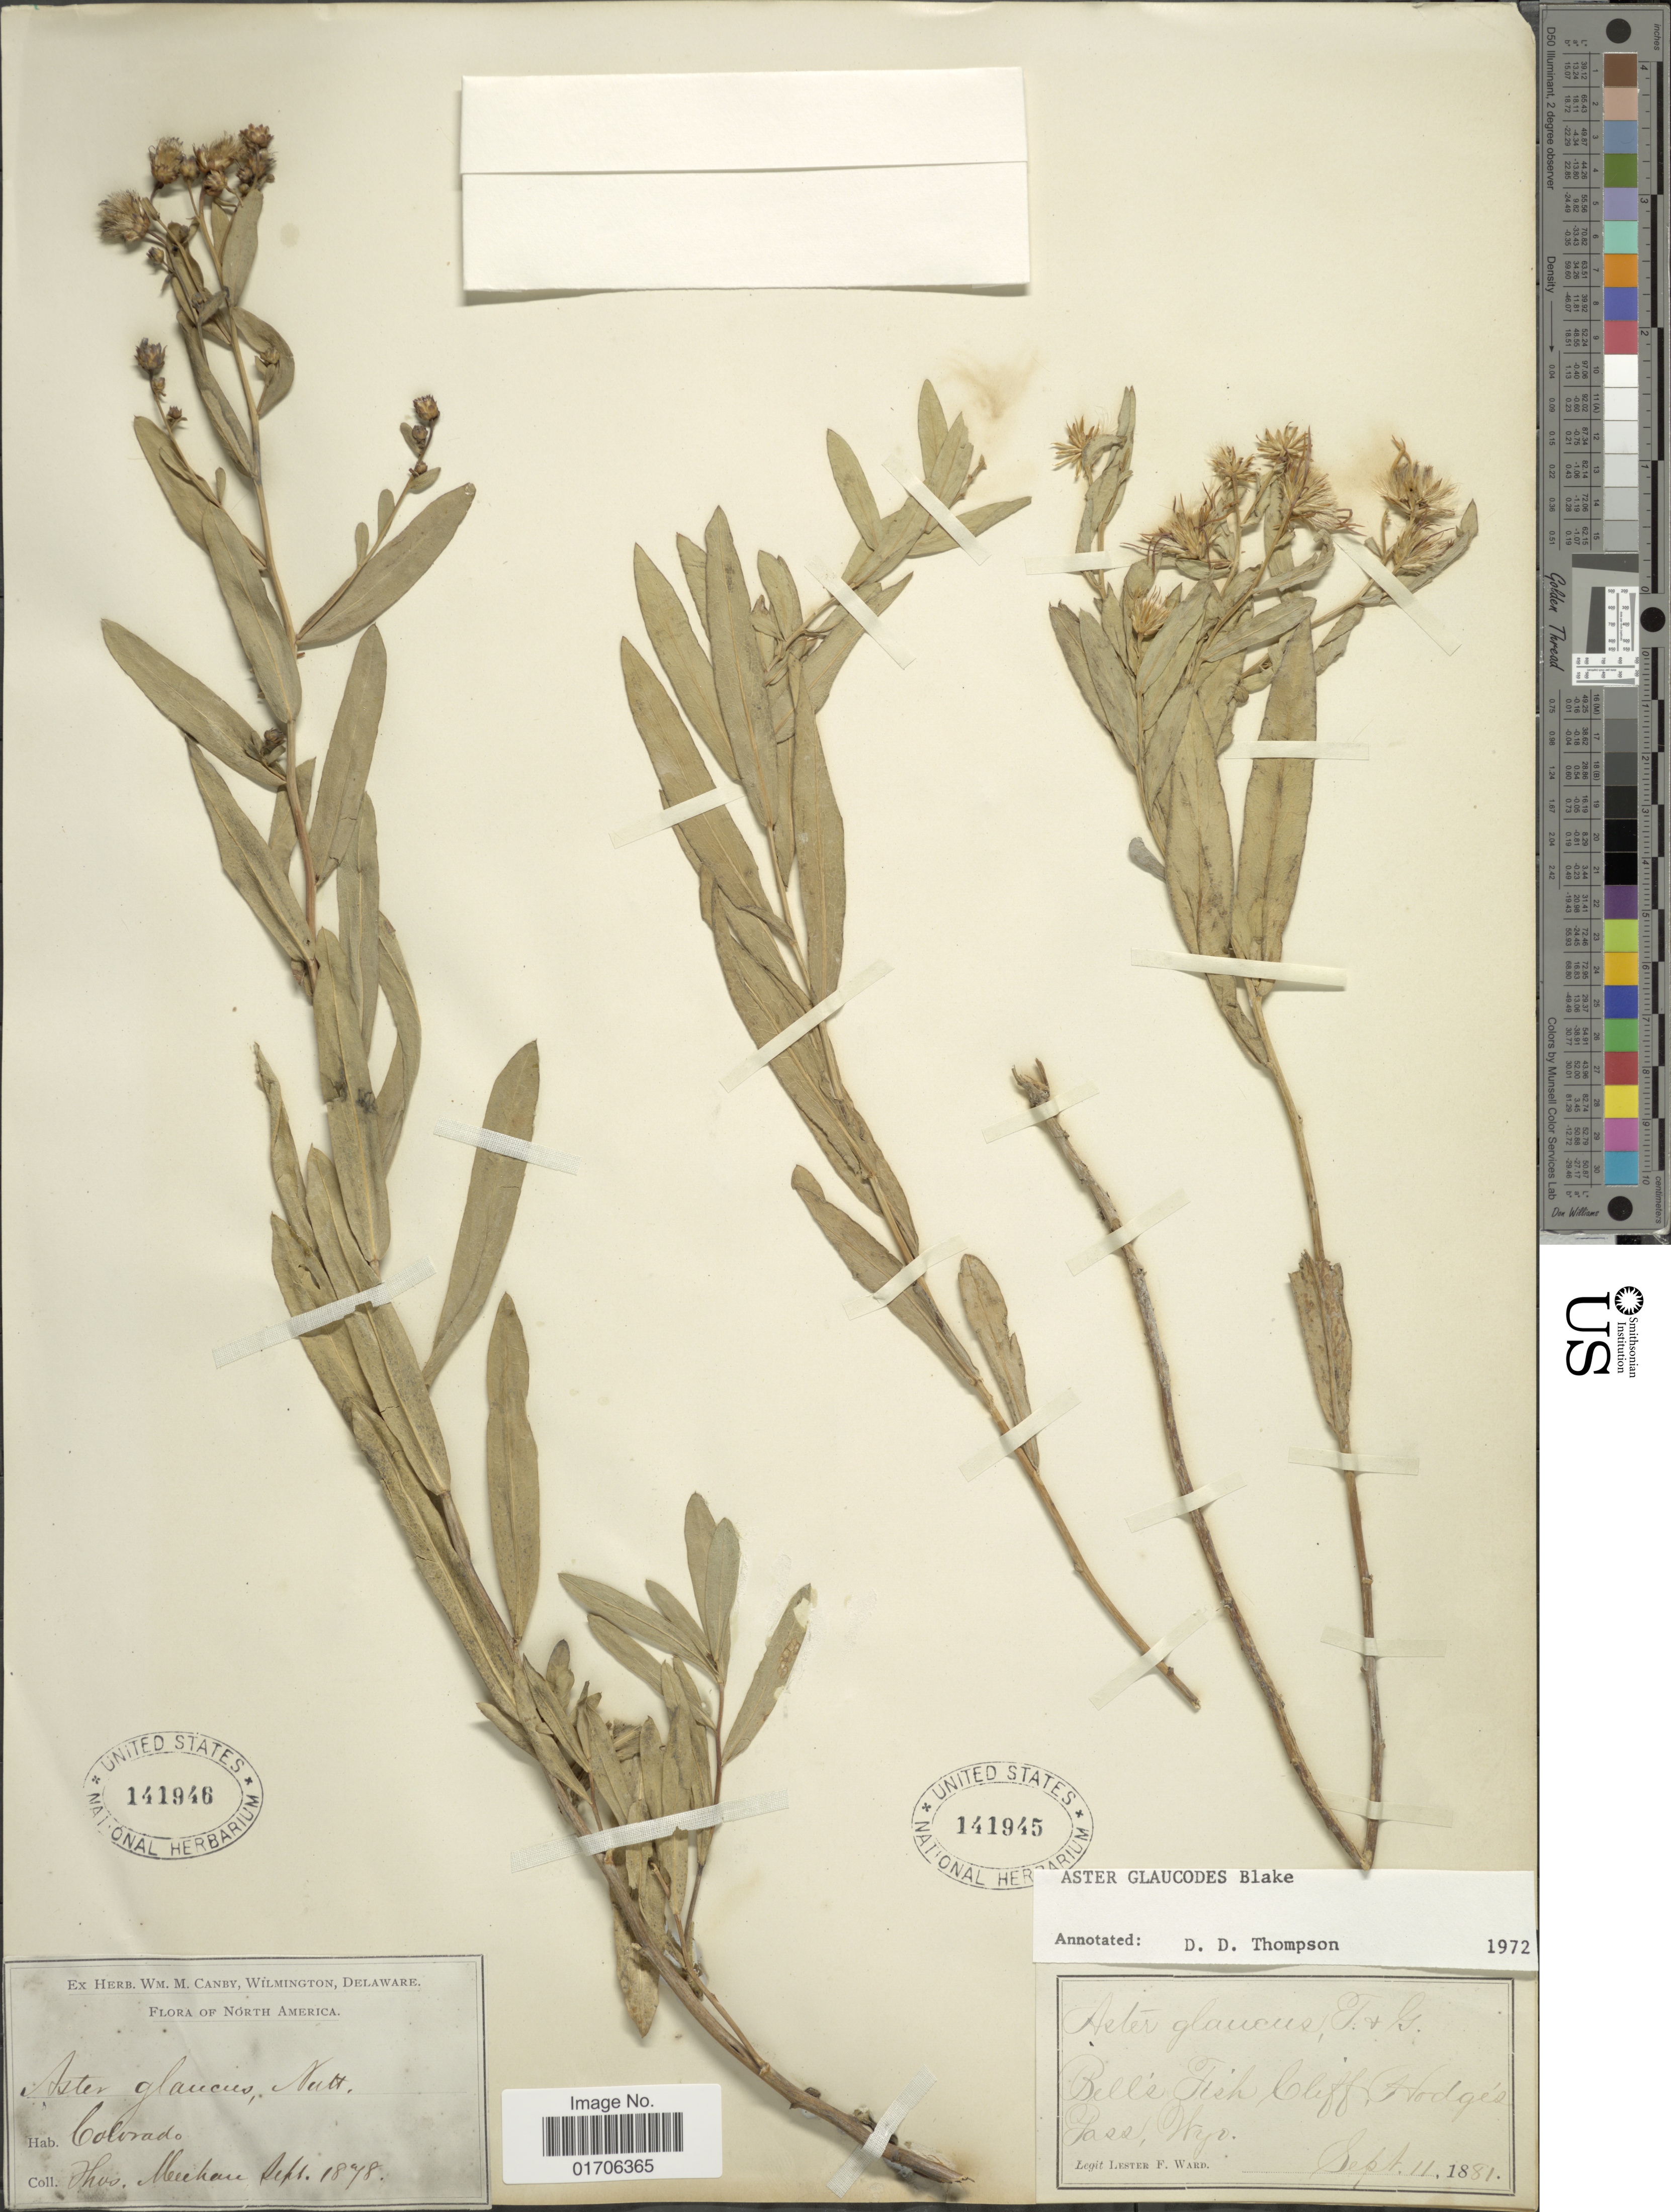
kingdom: Plantae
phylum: Tracheophyta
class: Magnoliopsida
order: Asterales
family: Asteraceae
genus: Eurybia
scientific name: Eurybia glauca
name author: (Nutt.) G.L. Nesom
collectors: T. Meehan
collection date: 1878-09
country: United States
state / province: Colorado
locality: North America. Colorado.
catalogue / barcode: US 141946-2